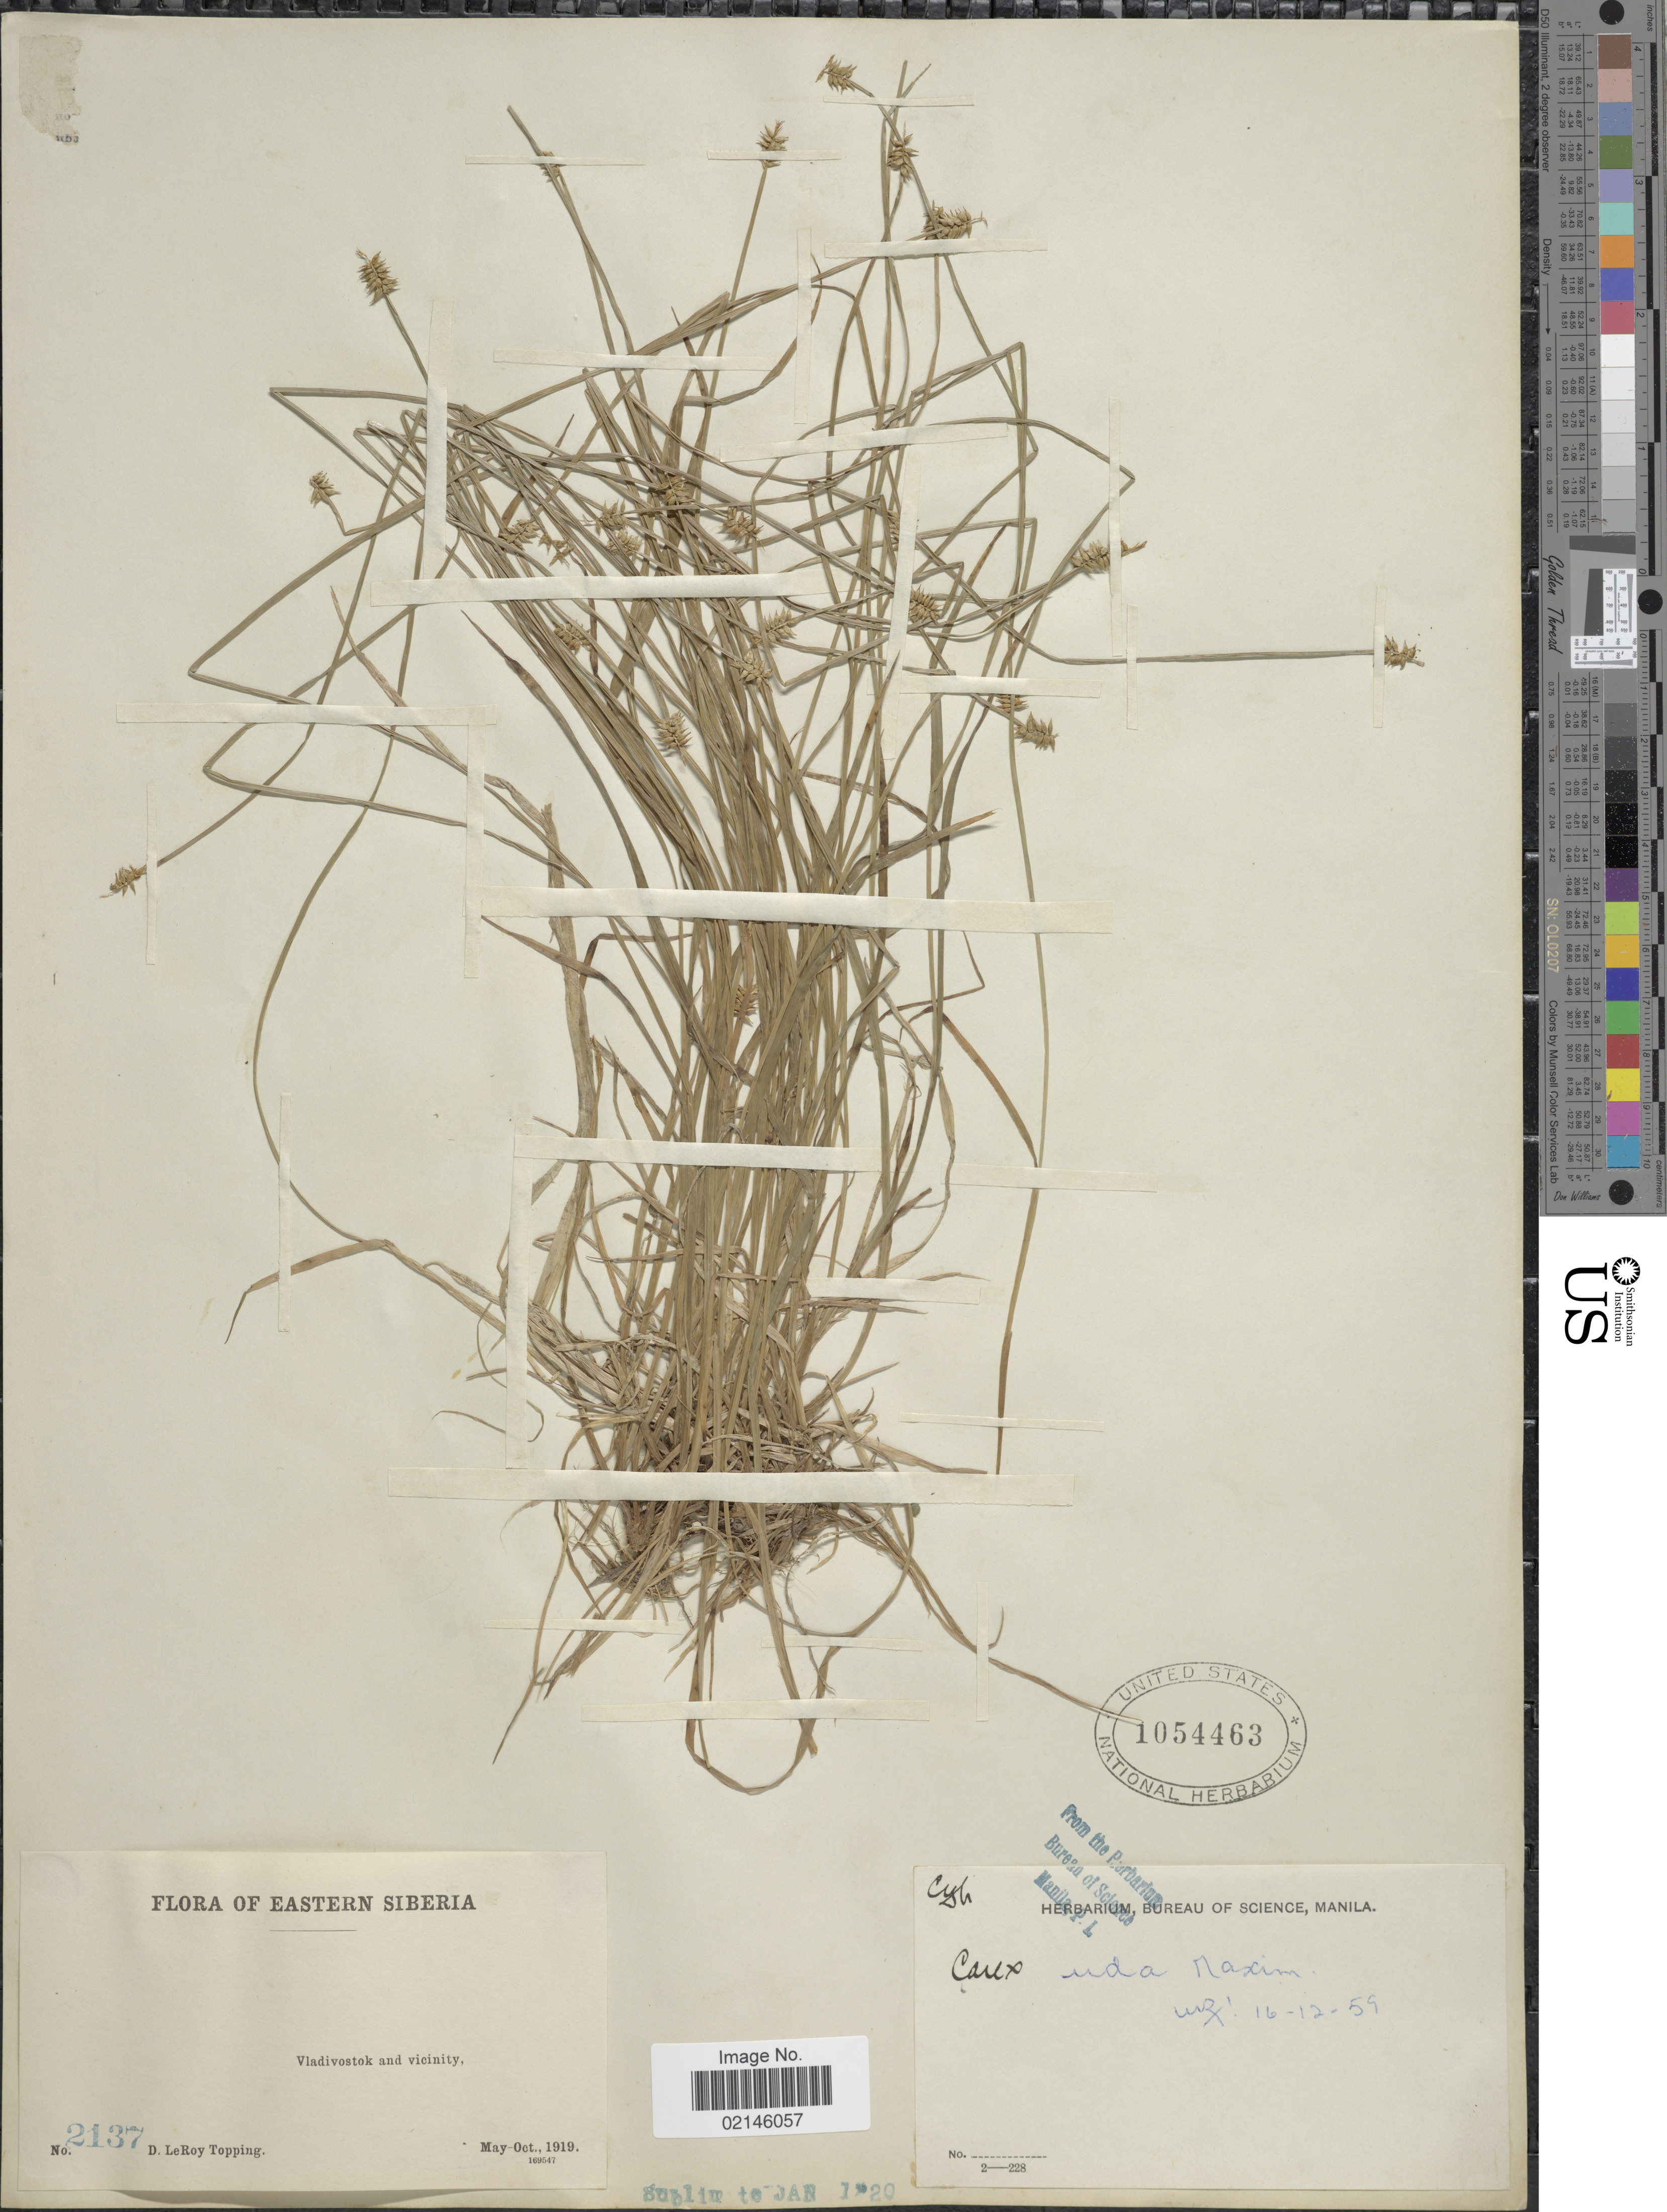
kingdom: Plantae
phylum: Tracheophyta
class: Liliopsida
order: Poales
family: Cyperaceae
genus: Carex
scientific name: Carex uda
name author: Maxim.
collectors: D. L. Topping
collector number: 2137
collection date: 1919-05/1919-10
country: Russian Federation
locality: Eastern Siberia. Vladivostok and vicinity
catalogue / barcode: US 1054463